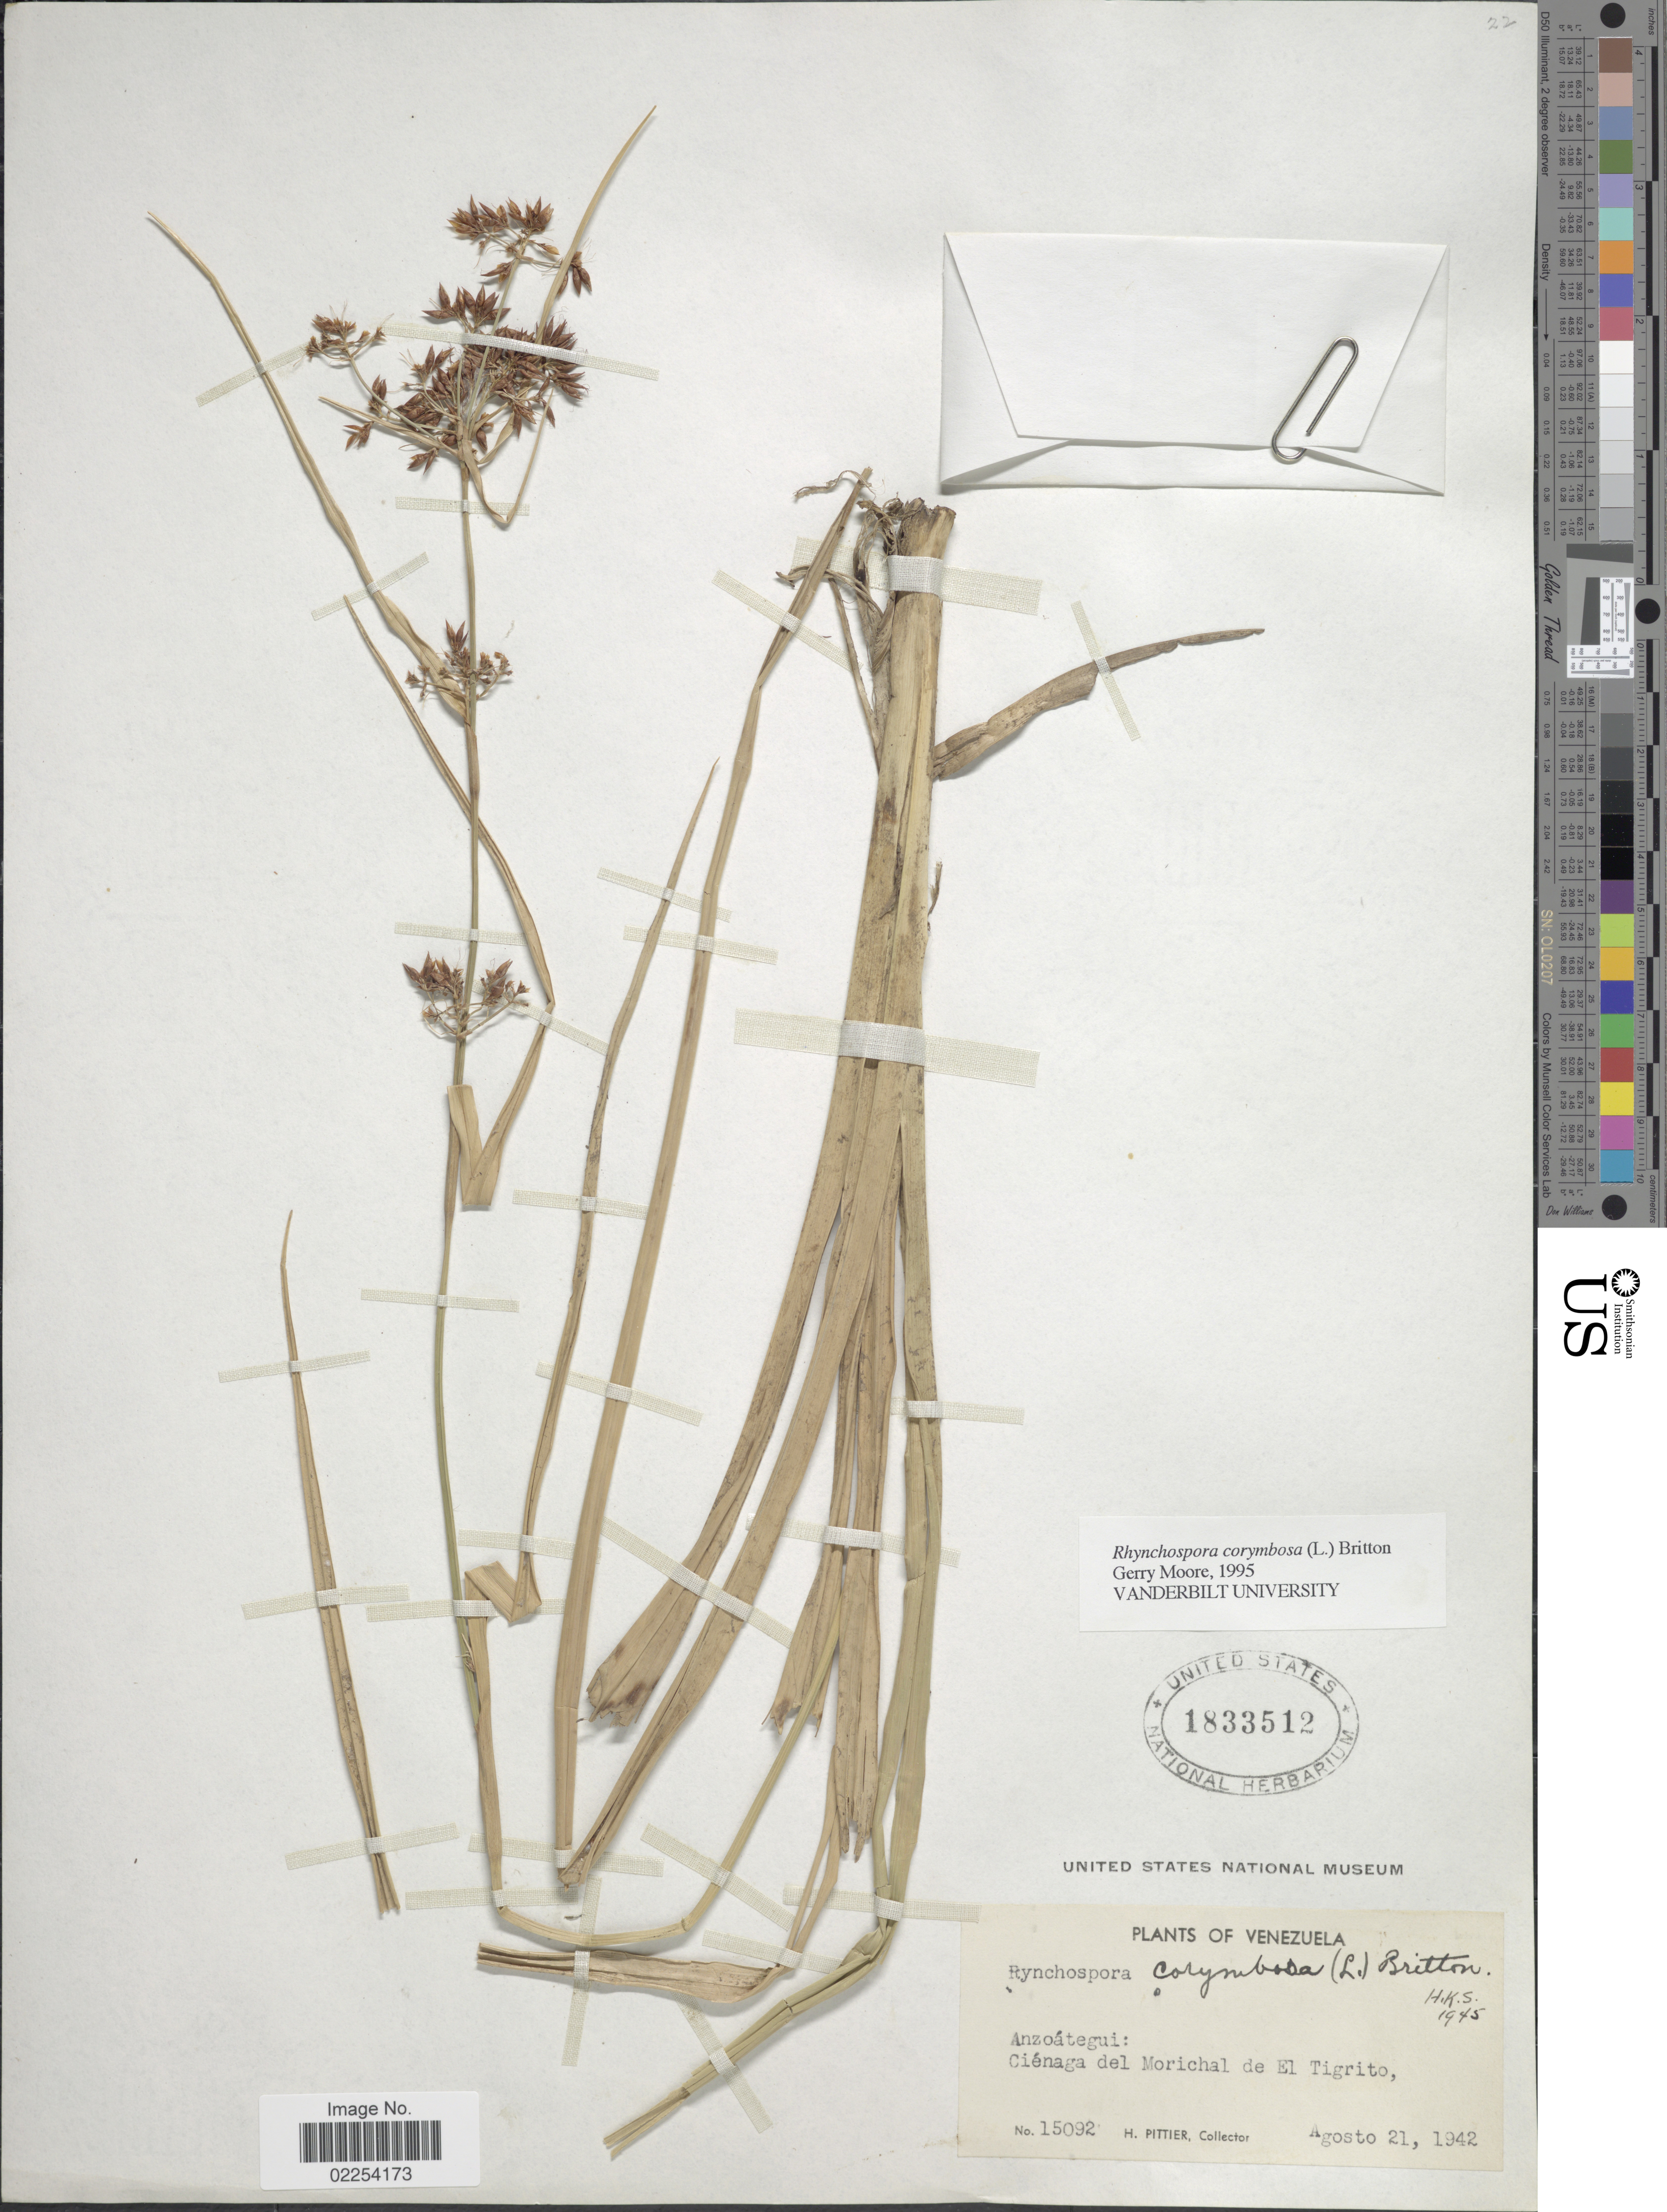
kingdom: Plantae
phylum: Tracheophyta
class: Liliopsida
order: Poales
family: Cyperaceae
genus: Rhynchospora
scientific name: Rhynchospora corymbosa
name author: (L.) Britton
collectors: H. F. Pittier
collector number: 15092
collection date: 1942-08-21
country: Venezuela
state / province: Anzoategui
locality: Cienaga del Morichal de El Tigrito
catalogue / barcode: US 1833512